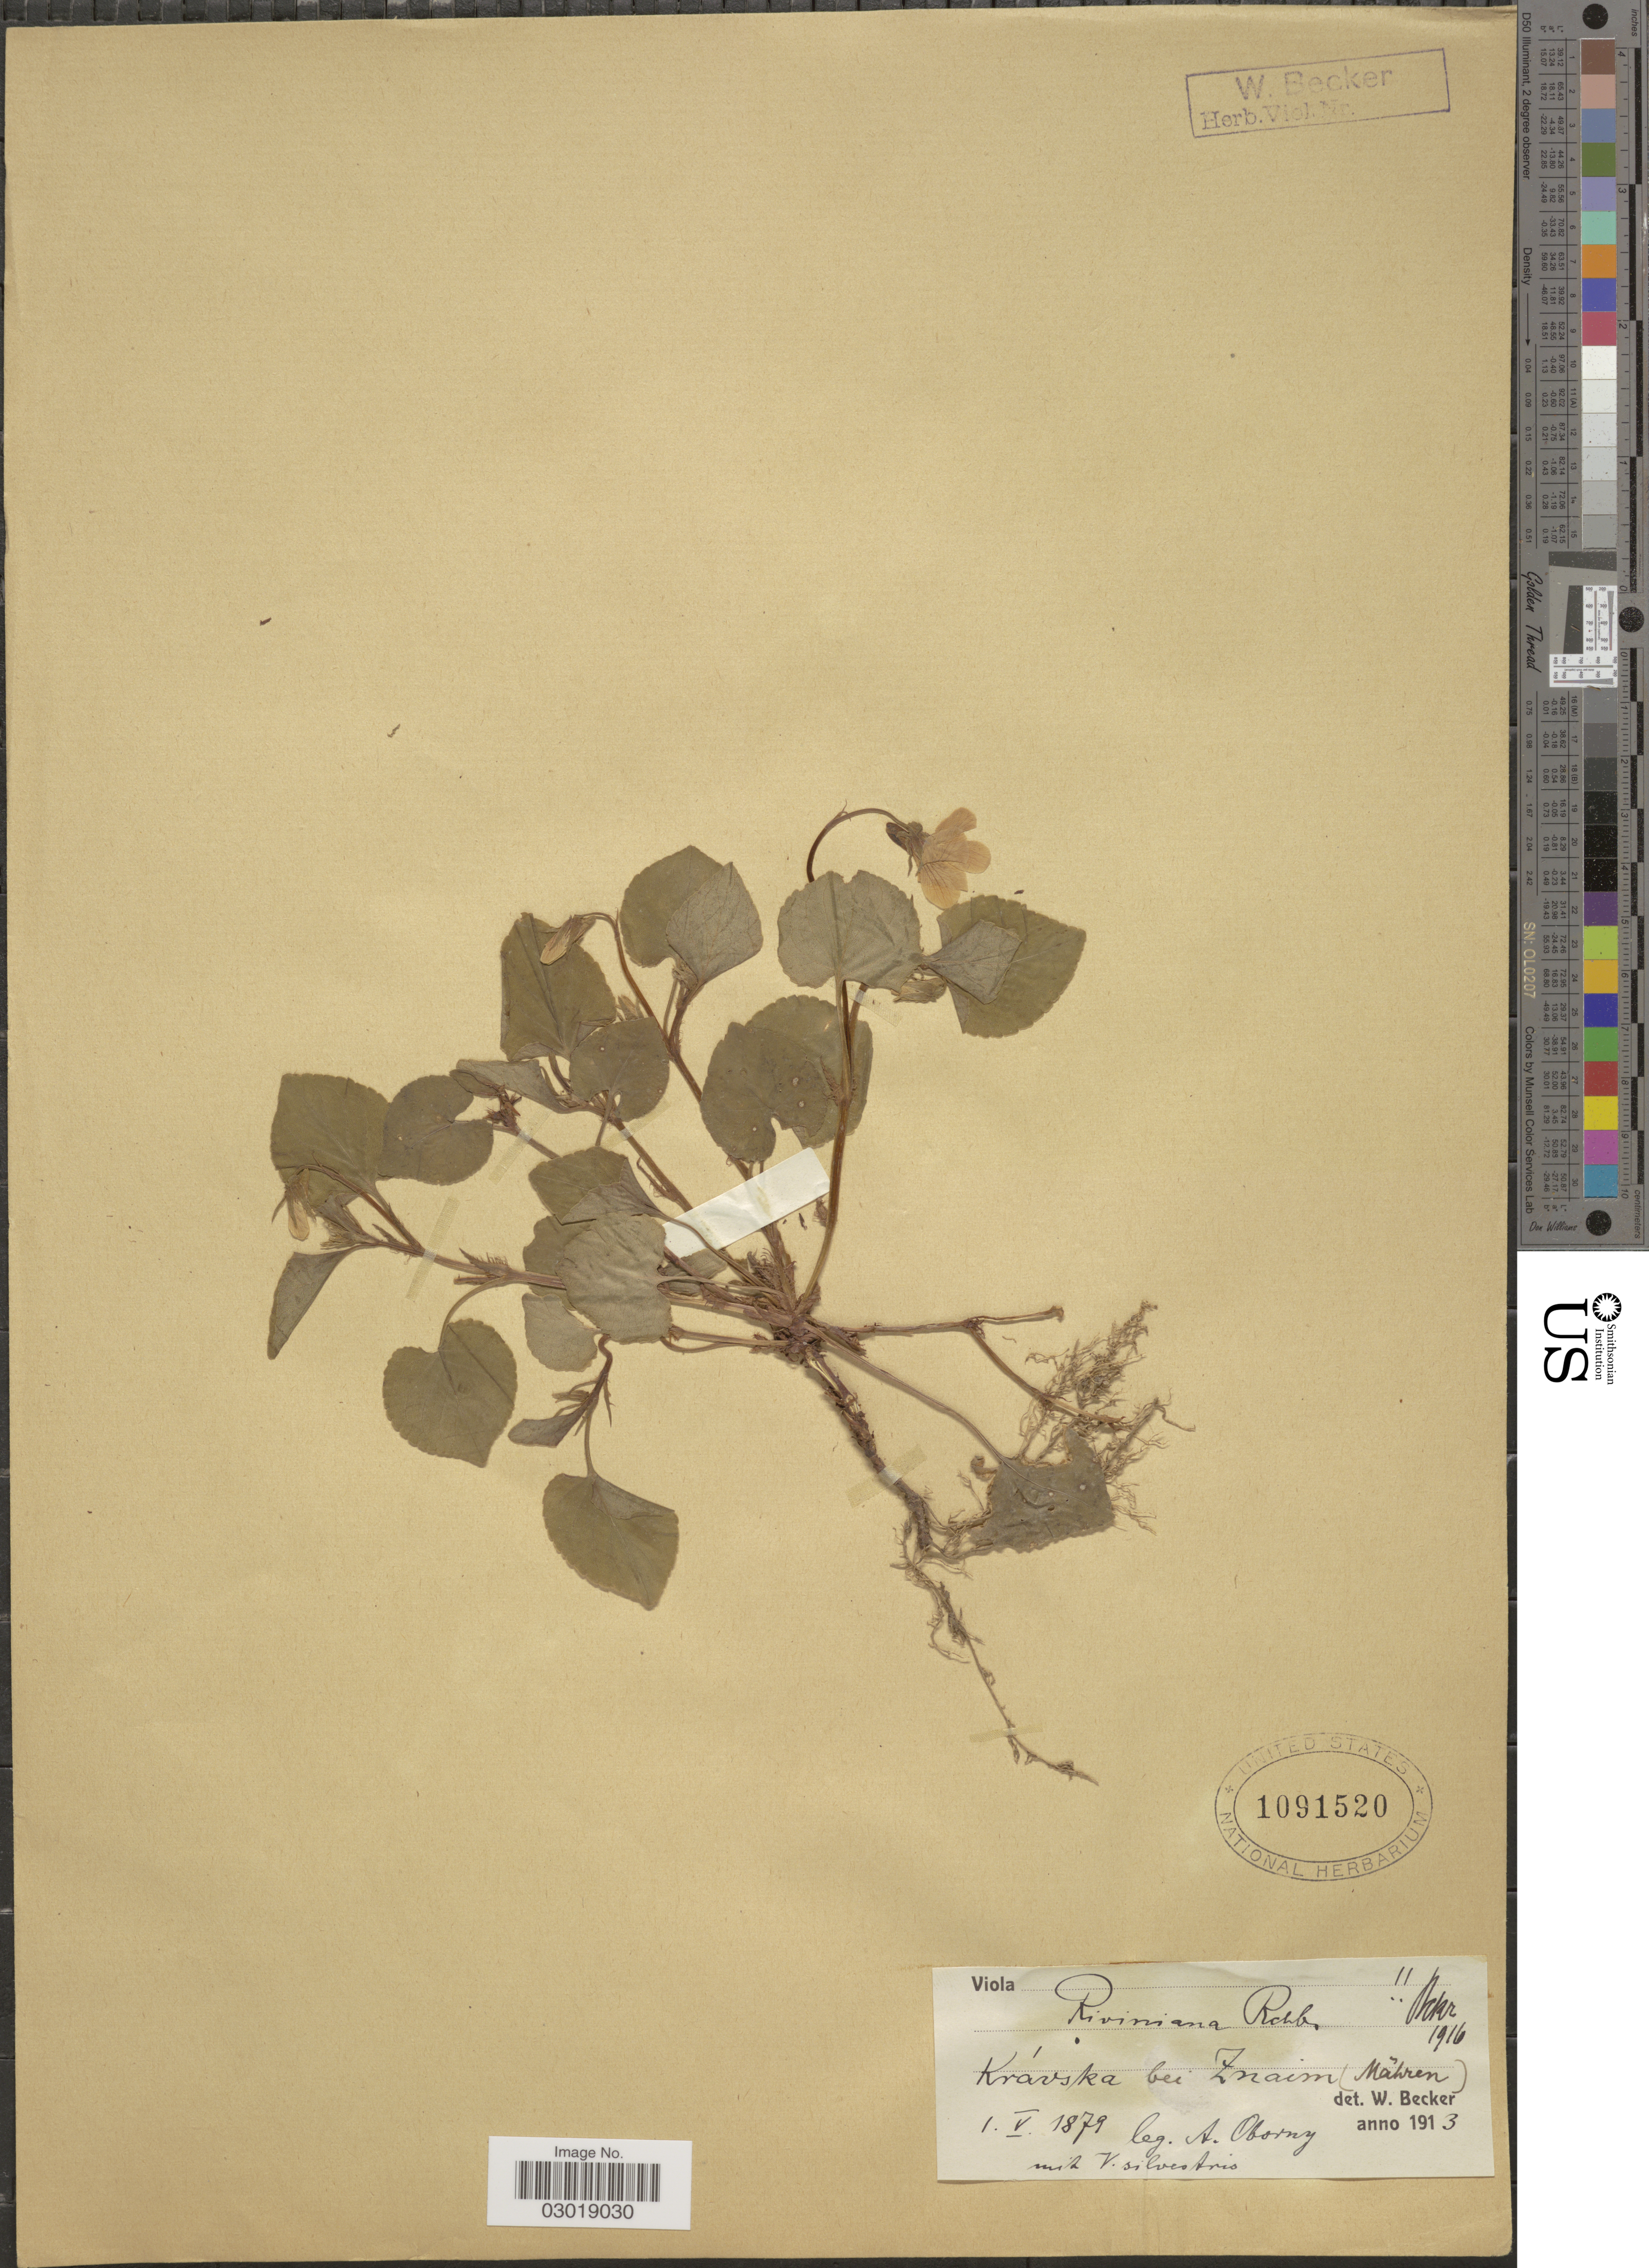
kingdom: Plantae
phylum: Tracheophyta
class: Magnoliopsida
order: Malpighiales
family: Violaceae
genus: Viola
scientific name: Viola riviniana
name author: Rchb.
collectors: A. Oborny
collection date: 1879-05-01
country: Czechia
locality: Krávska bei Znaim (Mähren).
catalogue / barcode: US 1091520